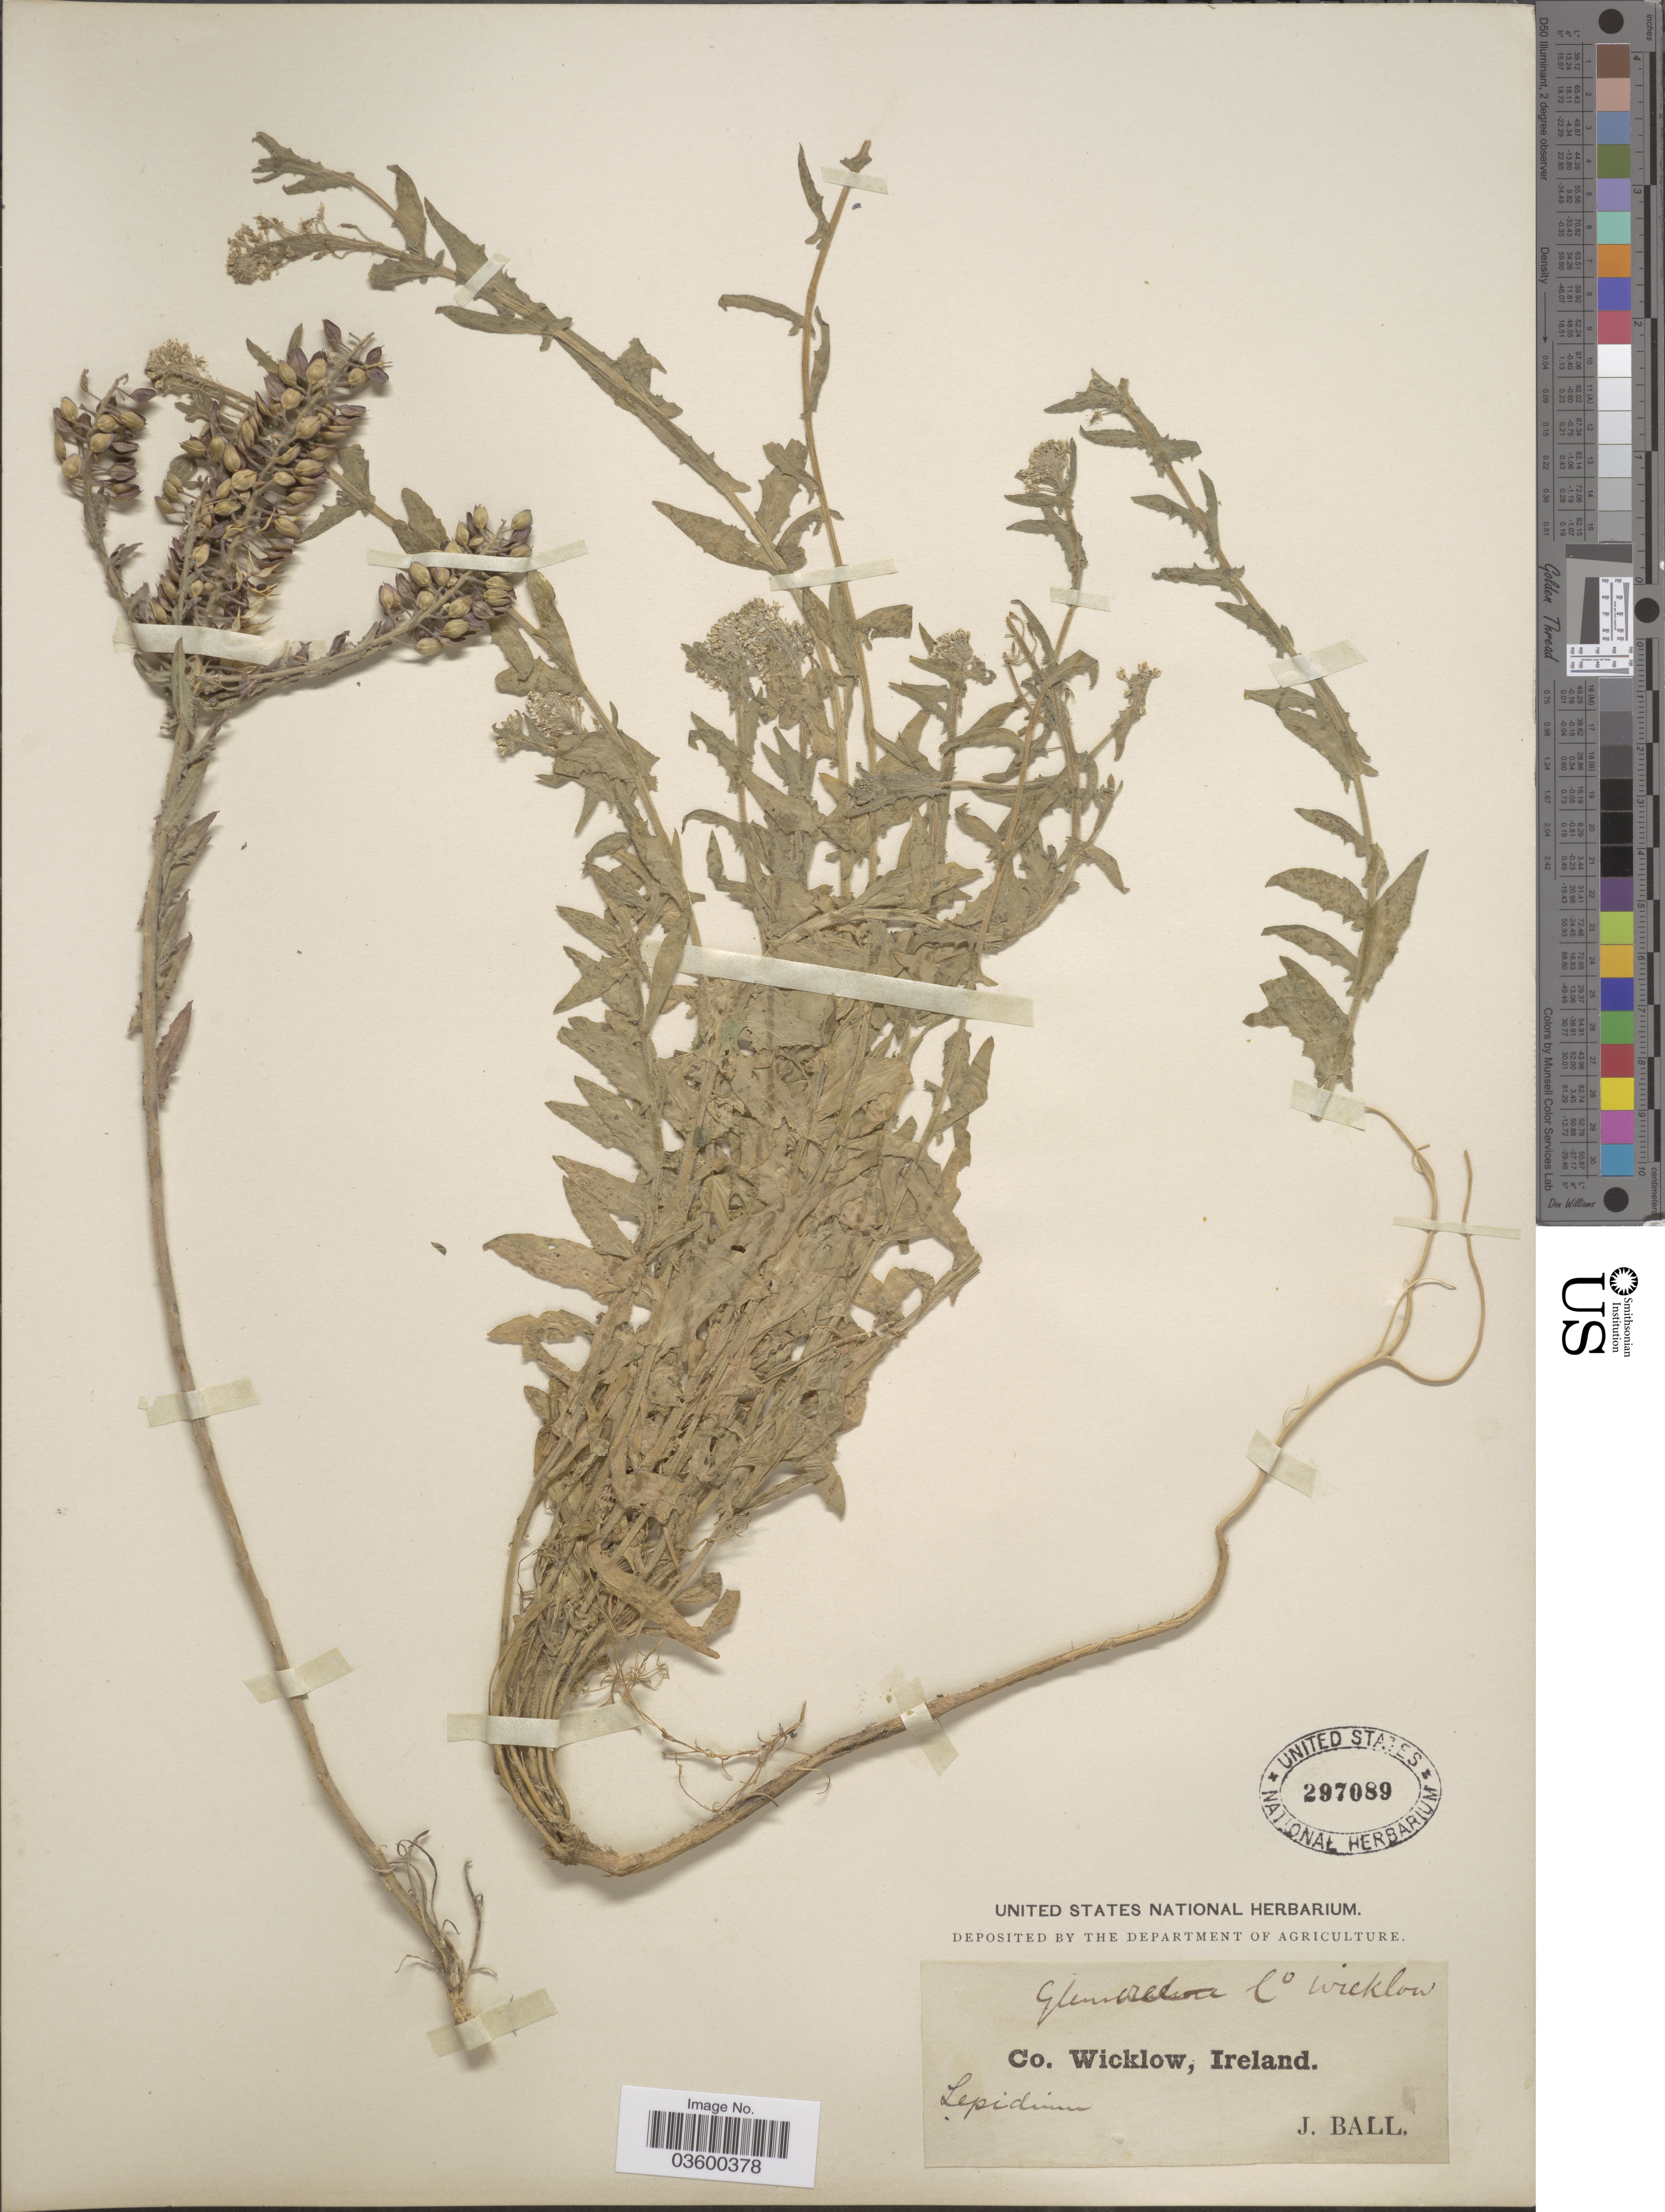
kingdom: Plantae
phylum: Tracheophyta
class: Magnoliopsida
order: Brassicales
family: Brassicaceae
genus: Lepidium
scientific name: Lepidium sp.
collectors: J. Ball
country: Ireland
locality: Co. Wicklow.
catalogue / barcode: US 297089